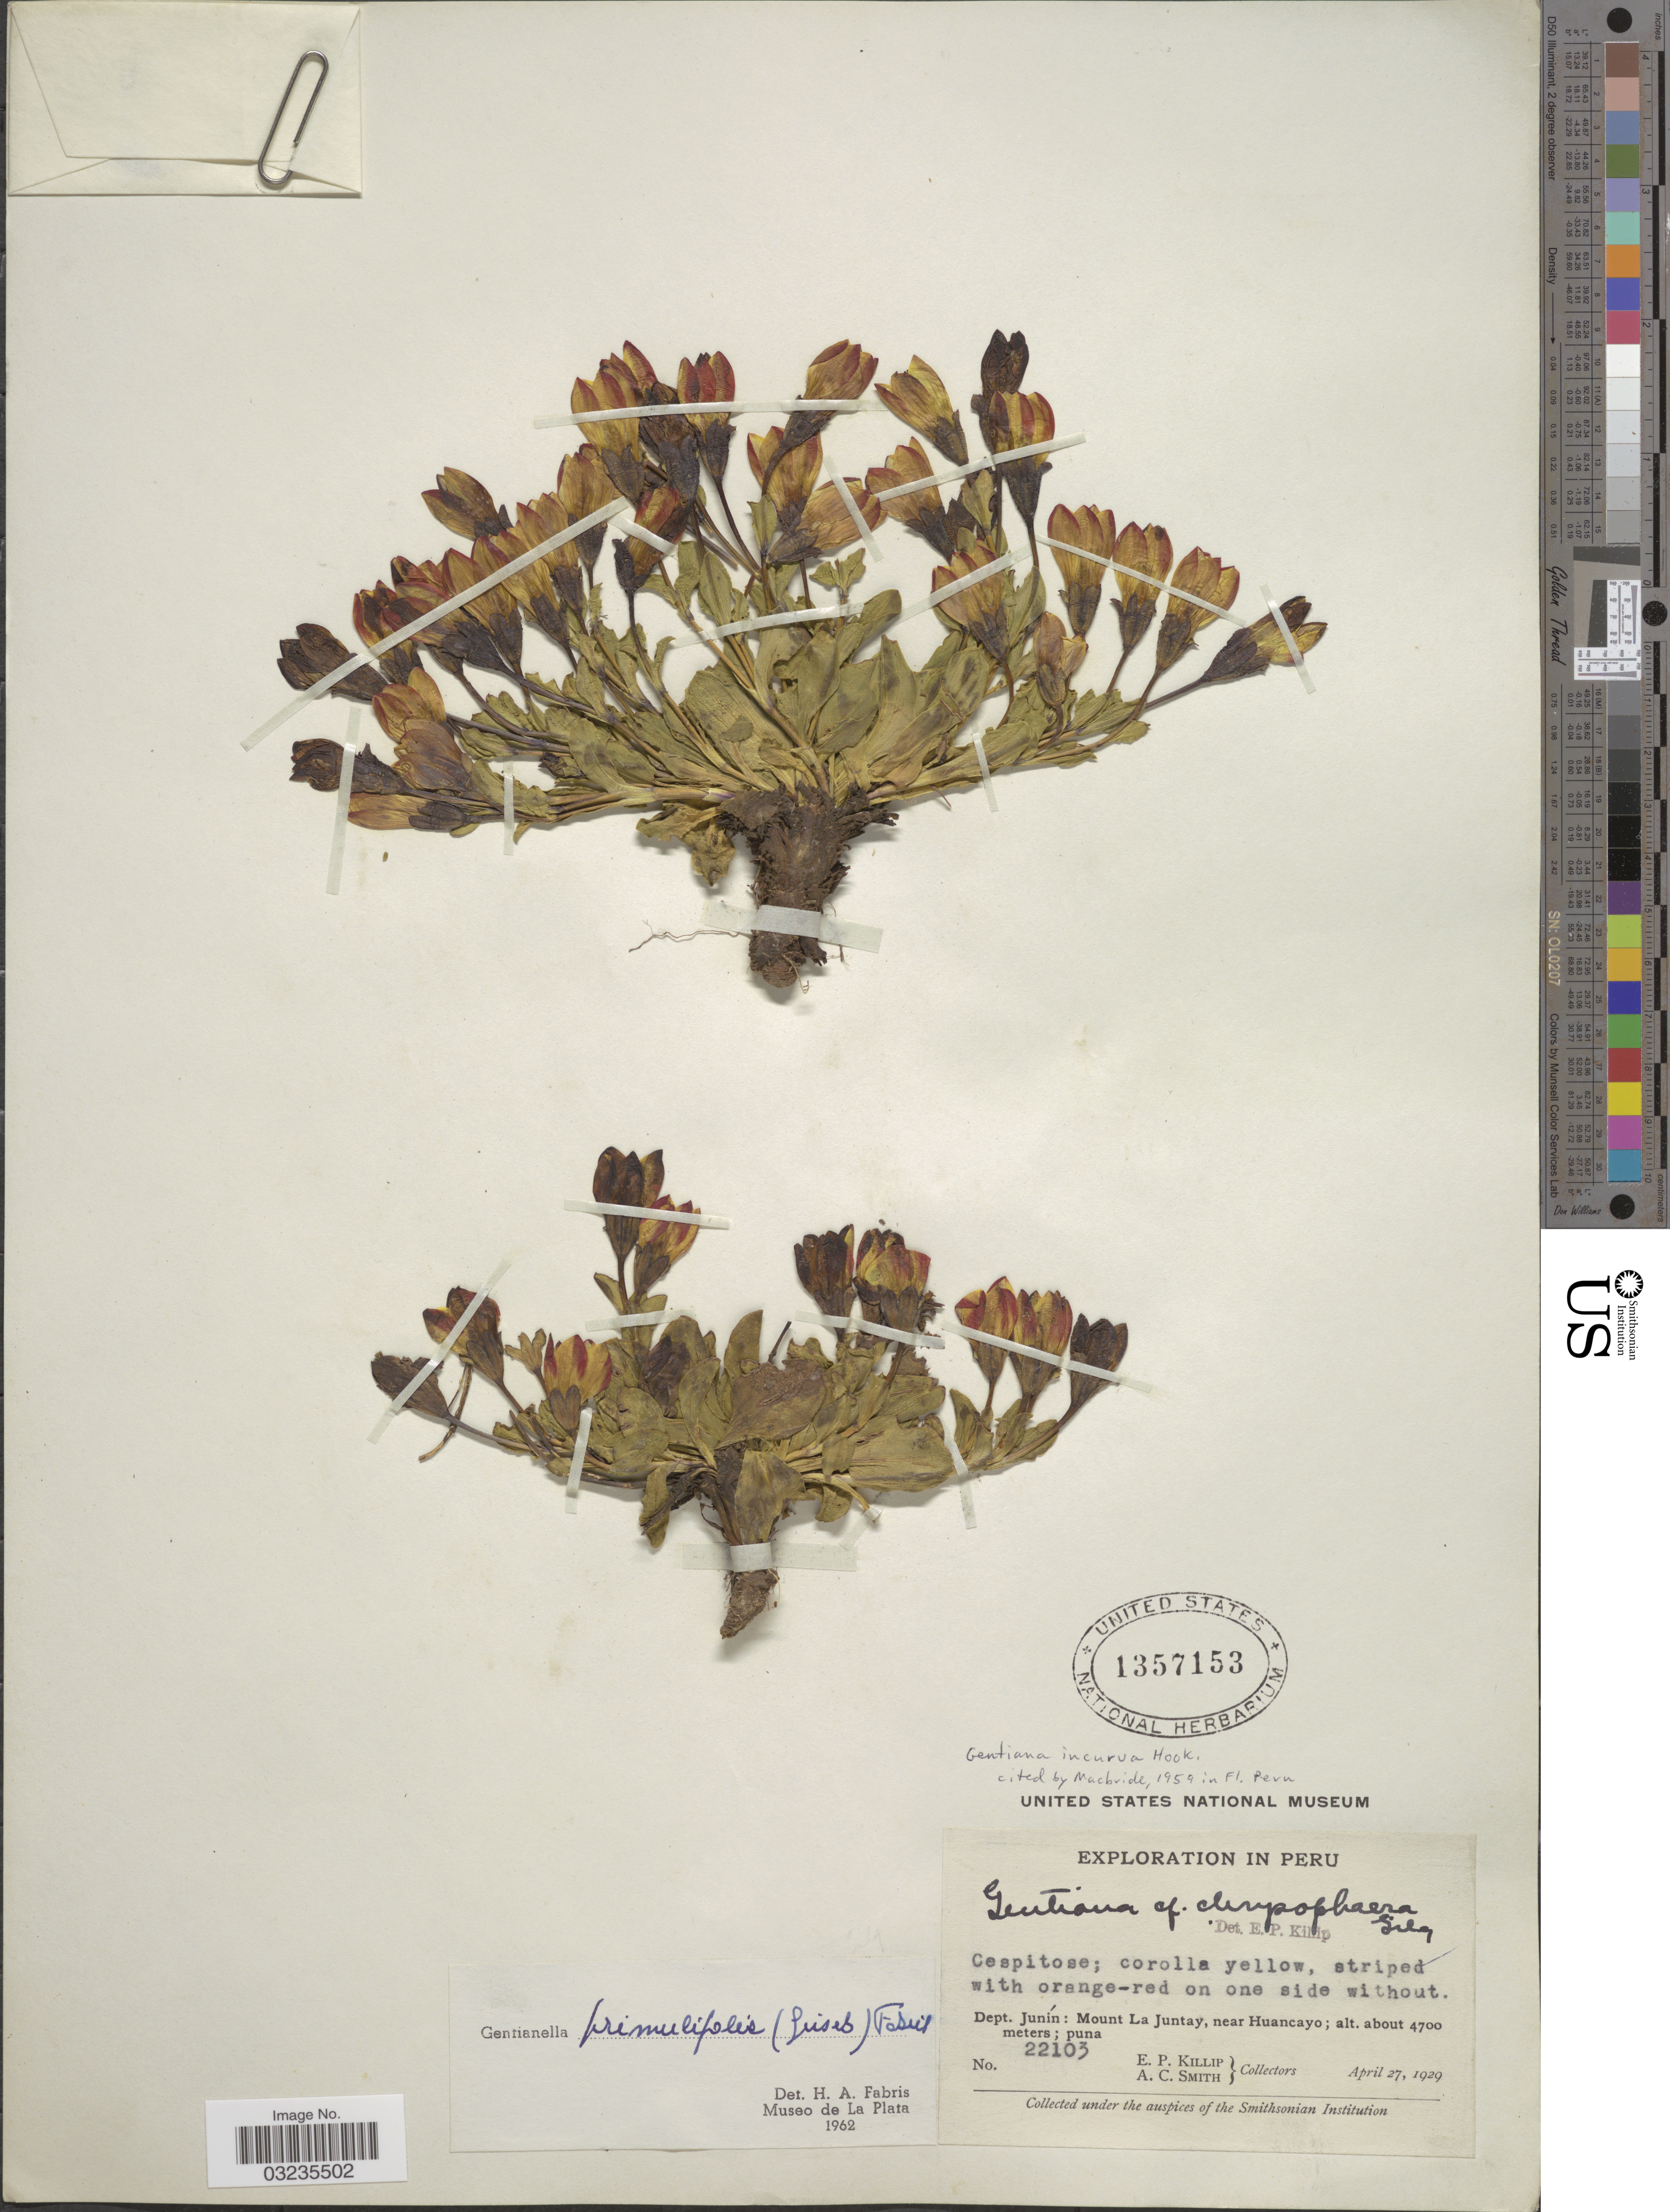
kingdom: Plantae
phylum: Tracheophyta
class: Magnoliopsida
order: Gentianales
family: Gentianaceae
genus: Gentiana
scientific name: Gentiana primulifolia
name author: Griseb.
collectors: E. P. Killip & A. C. Smith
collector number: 22103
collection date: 1929-04-27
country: Peru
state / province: Junín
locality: Dept. Junín: Mount La Juntay, near Huancayo.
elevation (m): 4700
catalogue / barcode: US 1357153